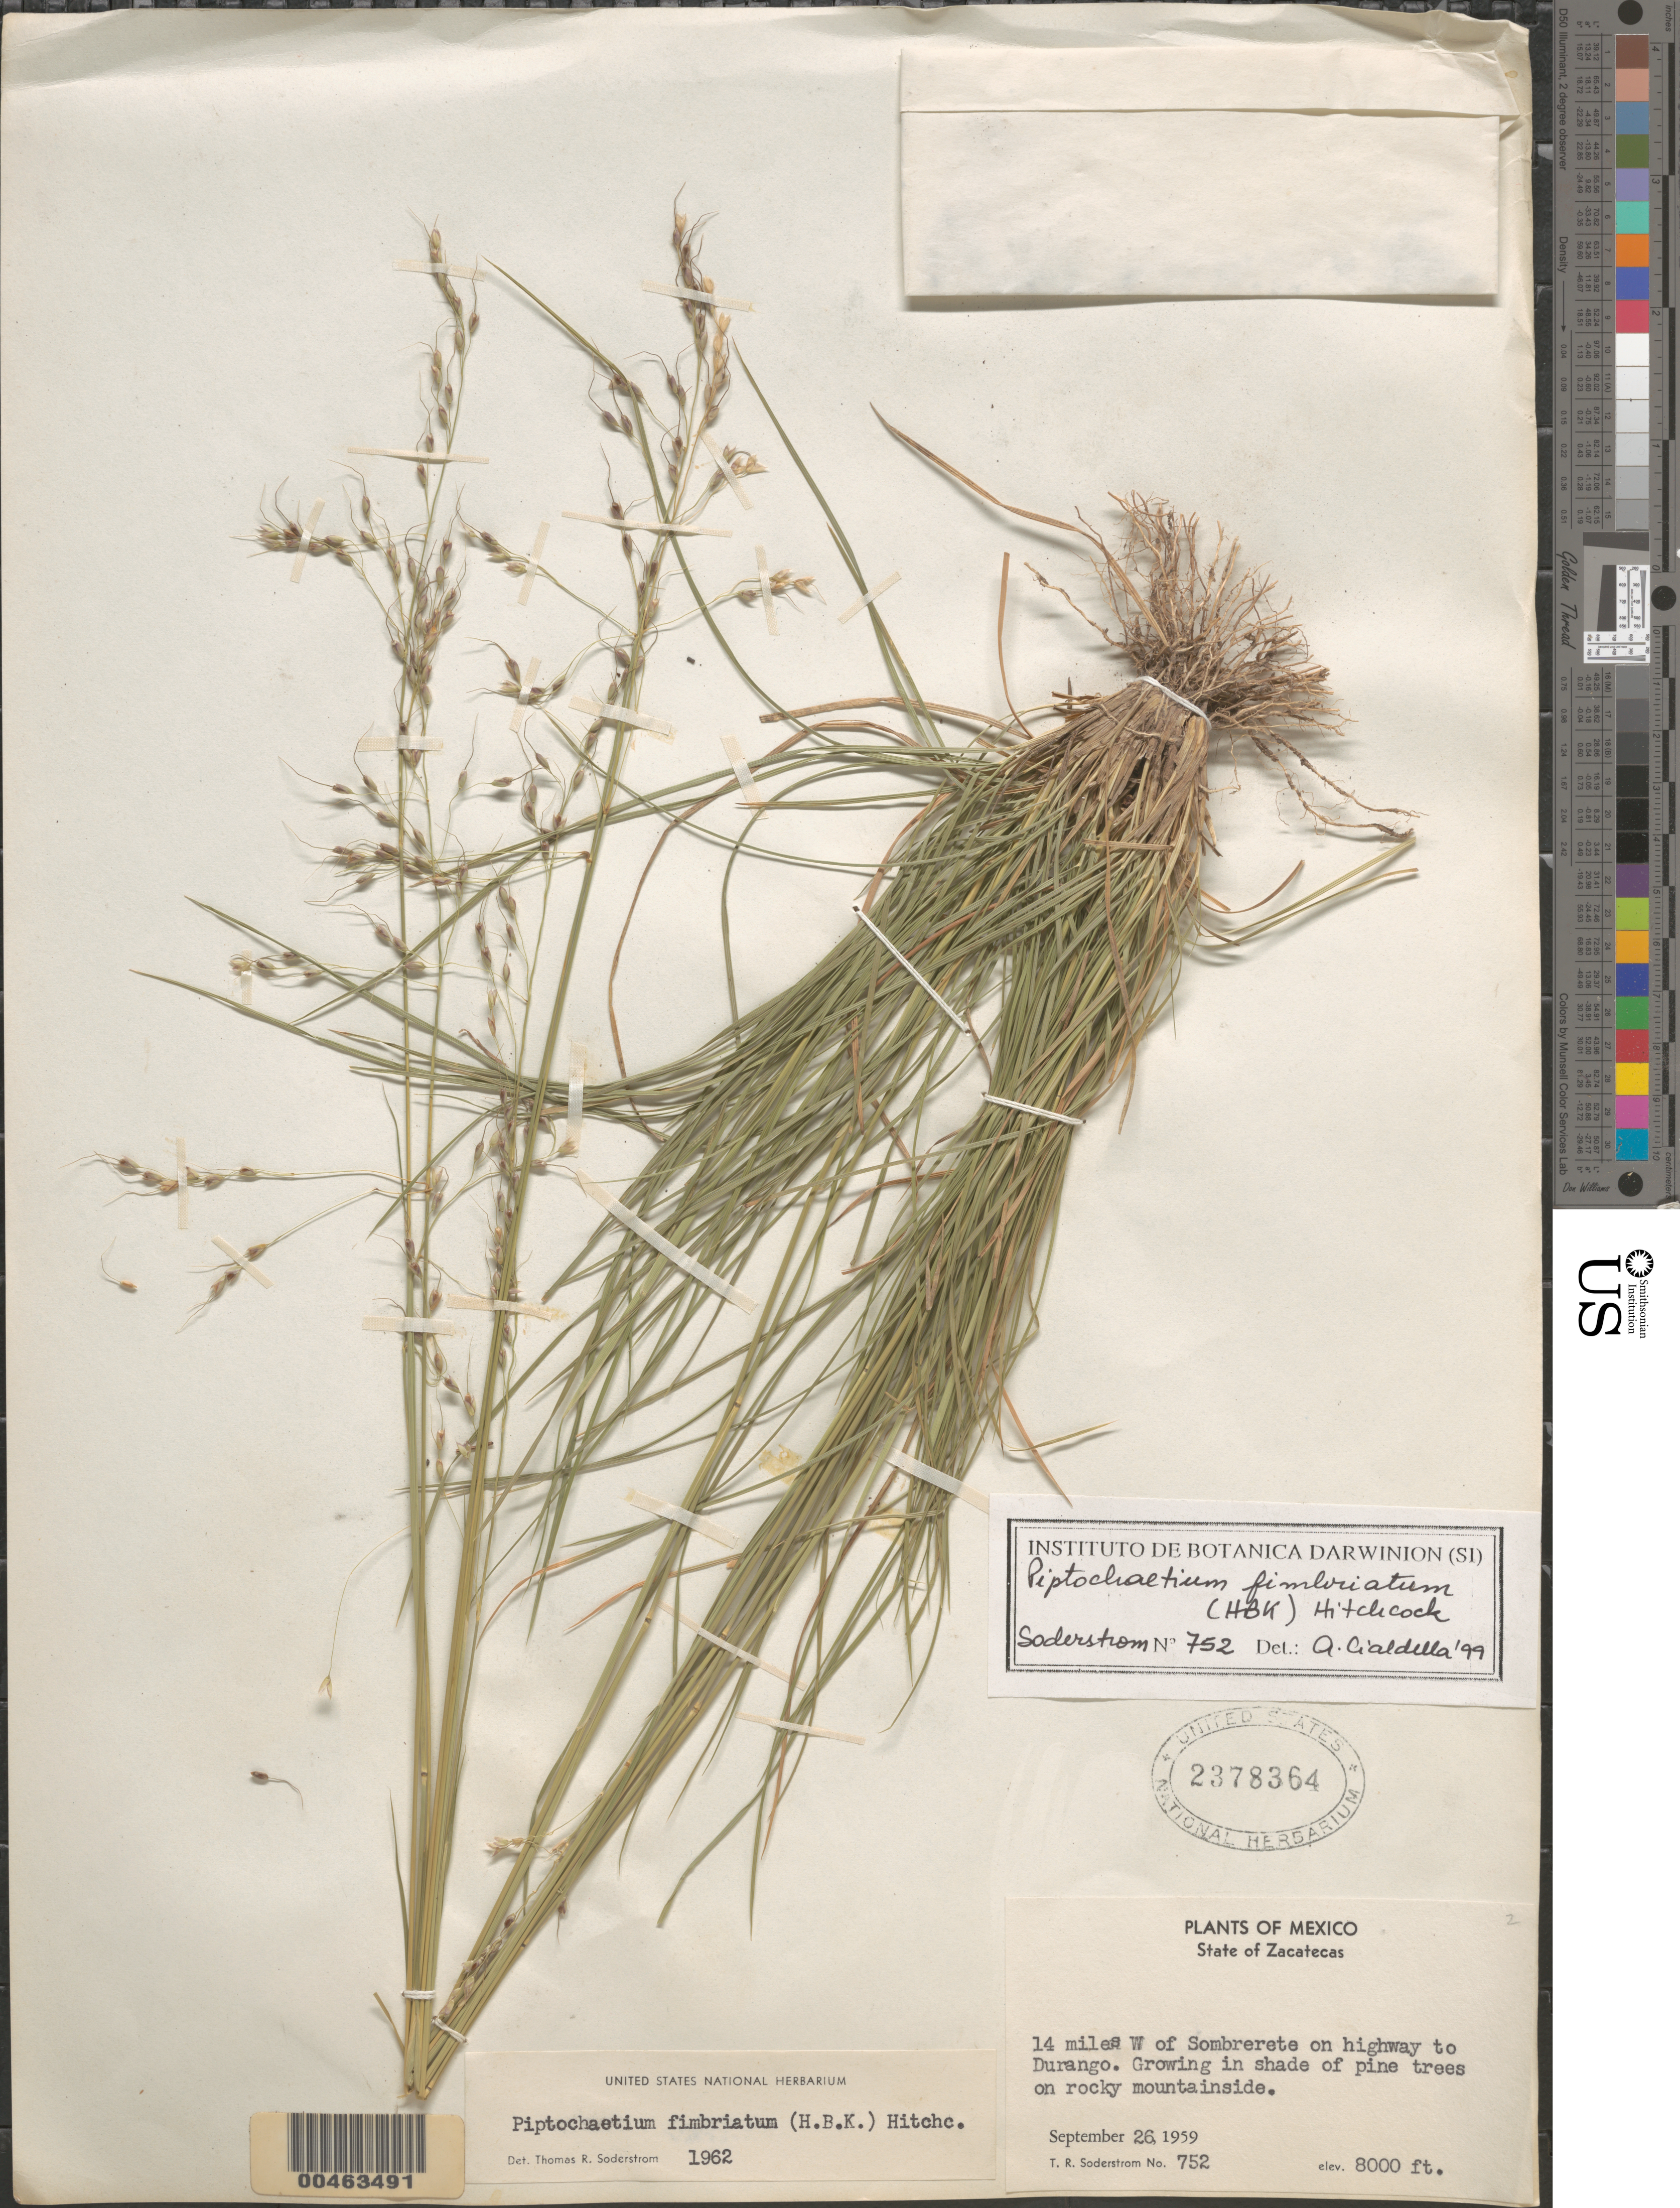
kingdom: Plantae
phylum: Tracheophyta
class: Liliopsida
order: Poales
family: Poaceae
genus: Piptochaetium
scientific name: Piptochaetium fimbriatum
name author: (Kunth) Hitchc.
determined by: Soderstrom, T. R.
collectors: T. R. Soderstrom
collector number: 752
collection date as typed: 26 Sep 1959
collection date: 1959-09-26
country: Mexico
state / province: Zacatecas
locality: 14 mi W of Sombrerete on hwy to Durango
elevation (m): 2438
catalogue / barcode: US 2378364